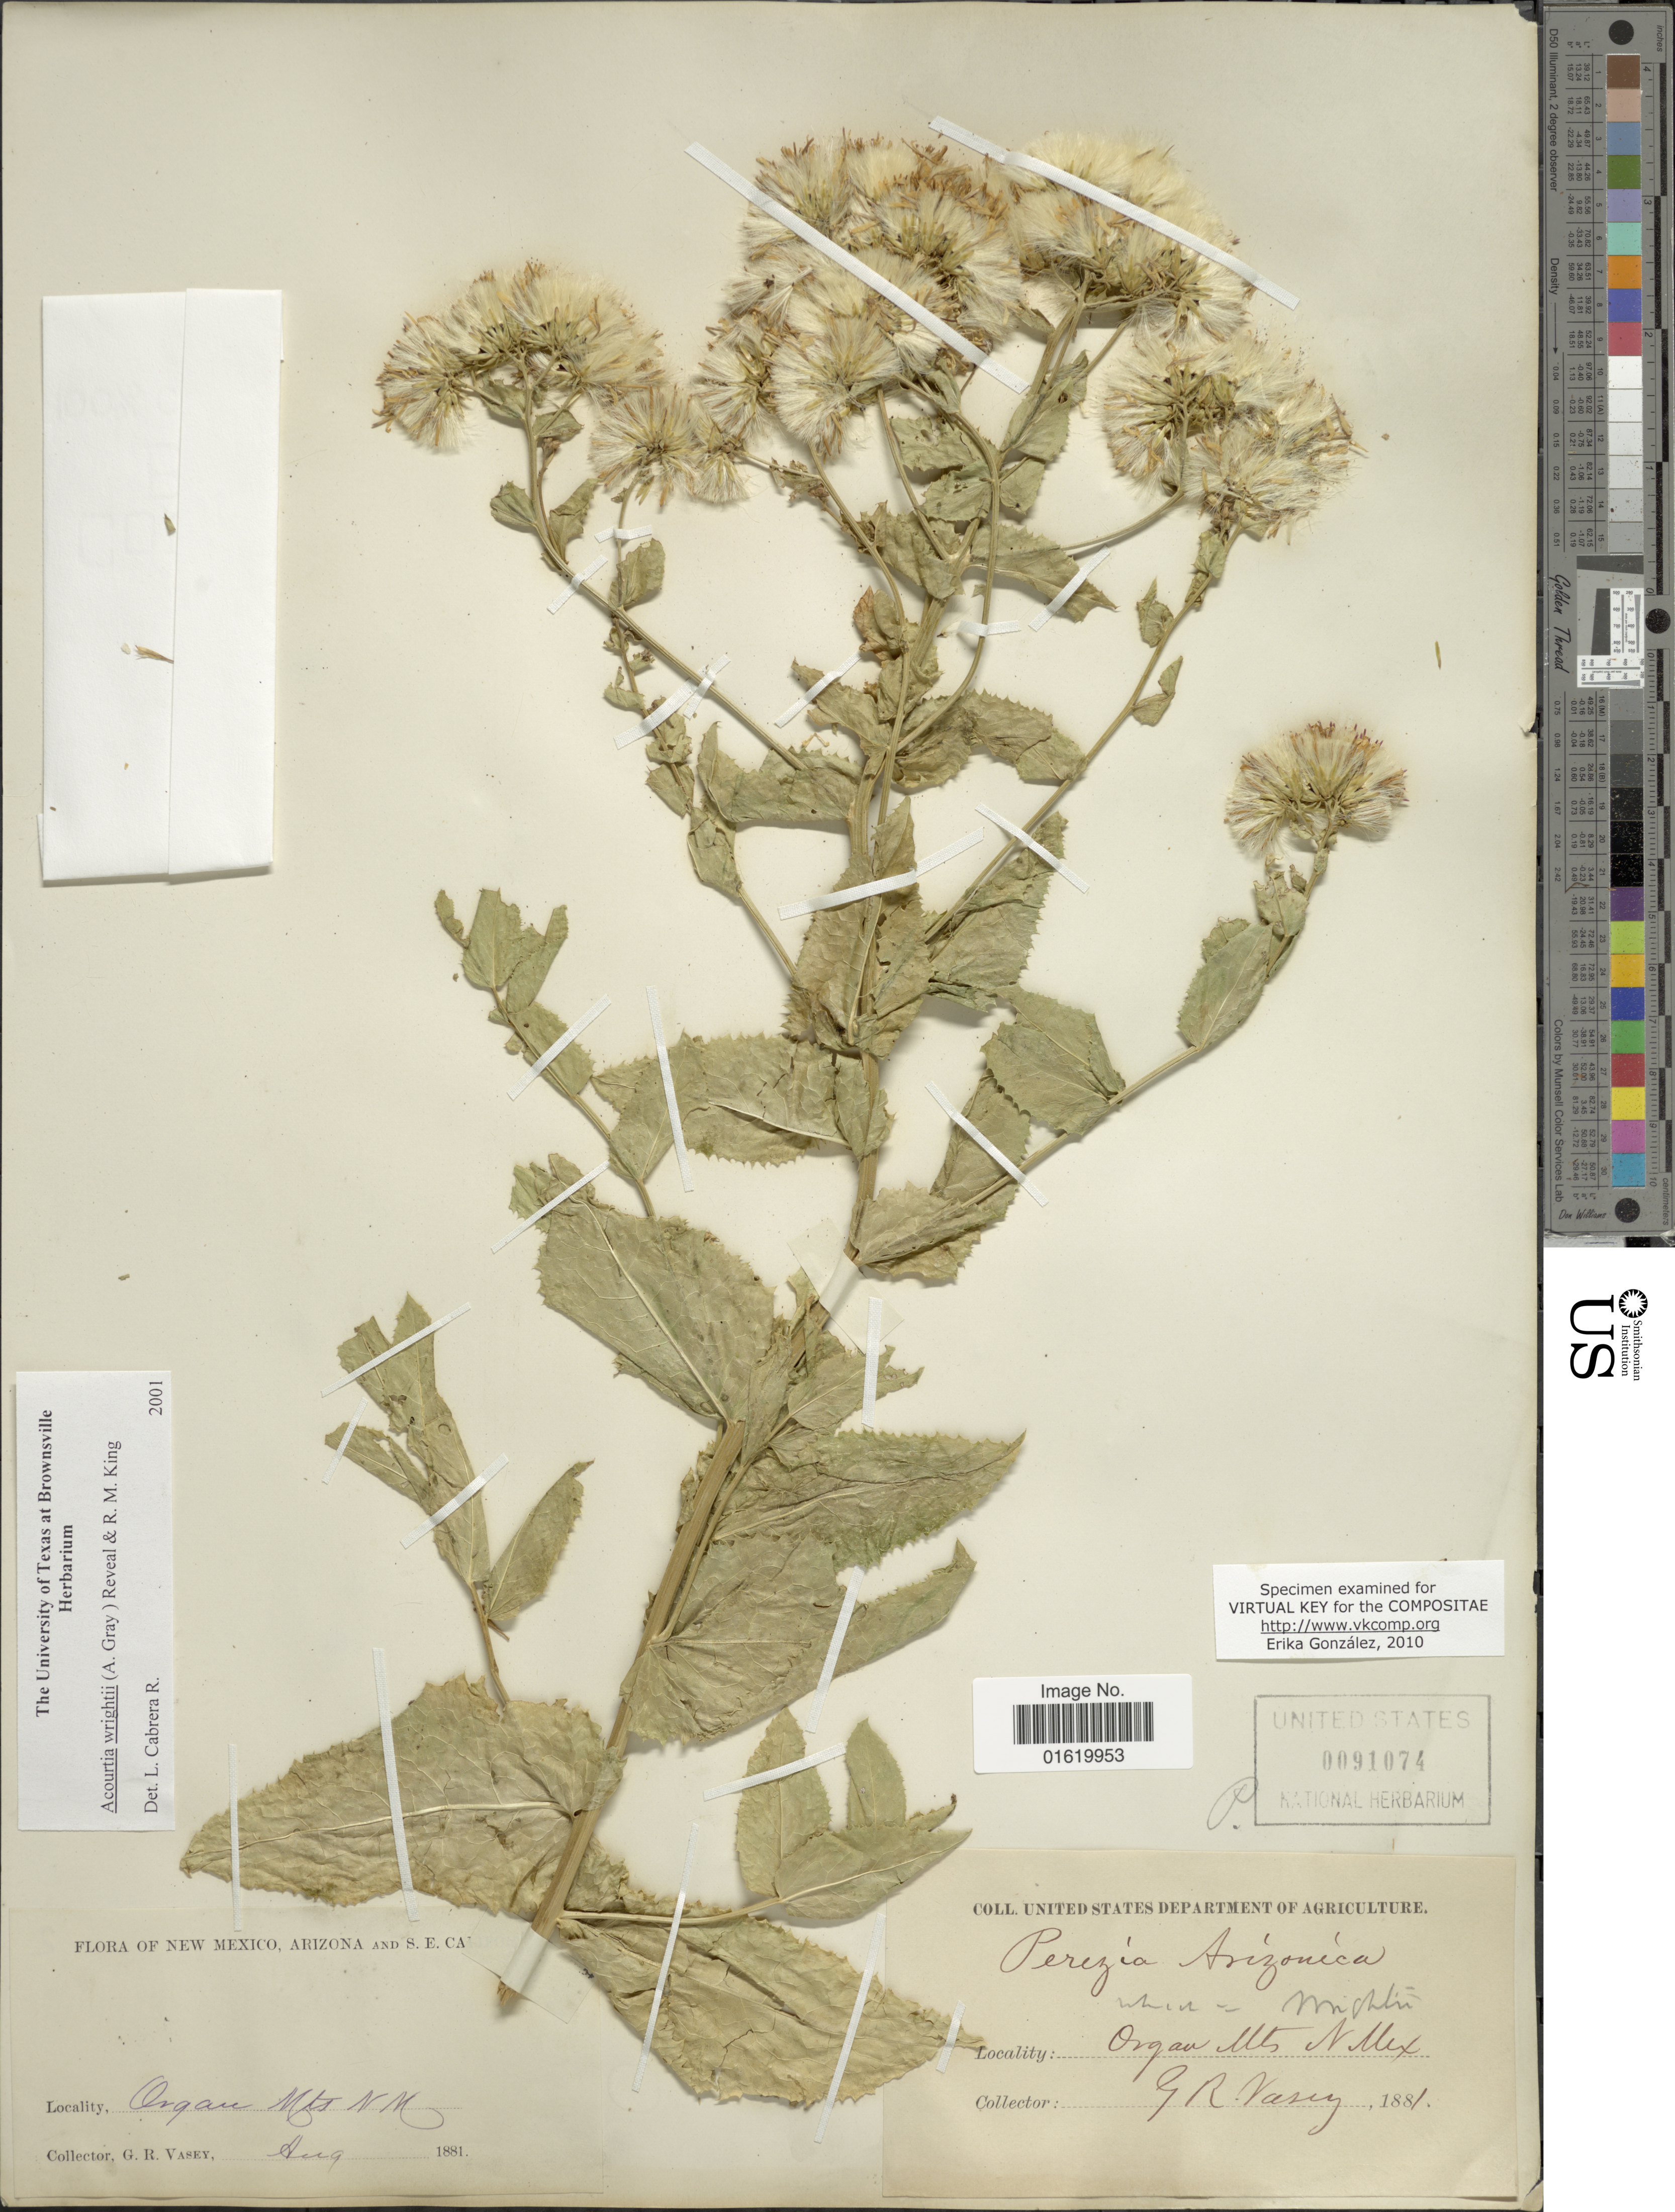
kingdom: Plantae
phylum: Tracheophyta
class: Magnoliopsida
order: Asterales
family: Asteraceae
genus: Acourtia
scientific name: Acourtia wrightii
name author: (A. Gray) Reveal & R.M. King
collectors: G. R. Vasey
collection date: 1881-08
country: United States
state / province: New Mexico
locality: Organ Mts.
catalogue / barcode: US 91074